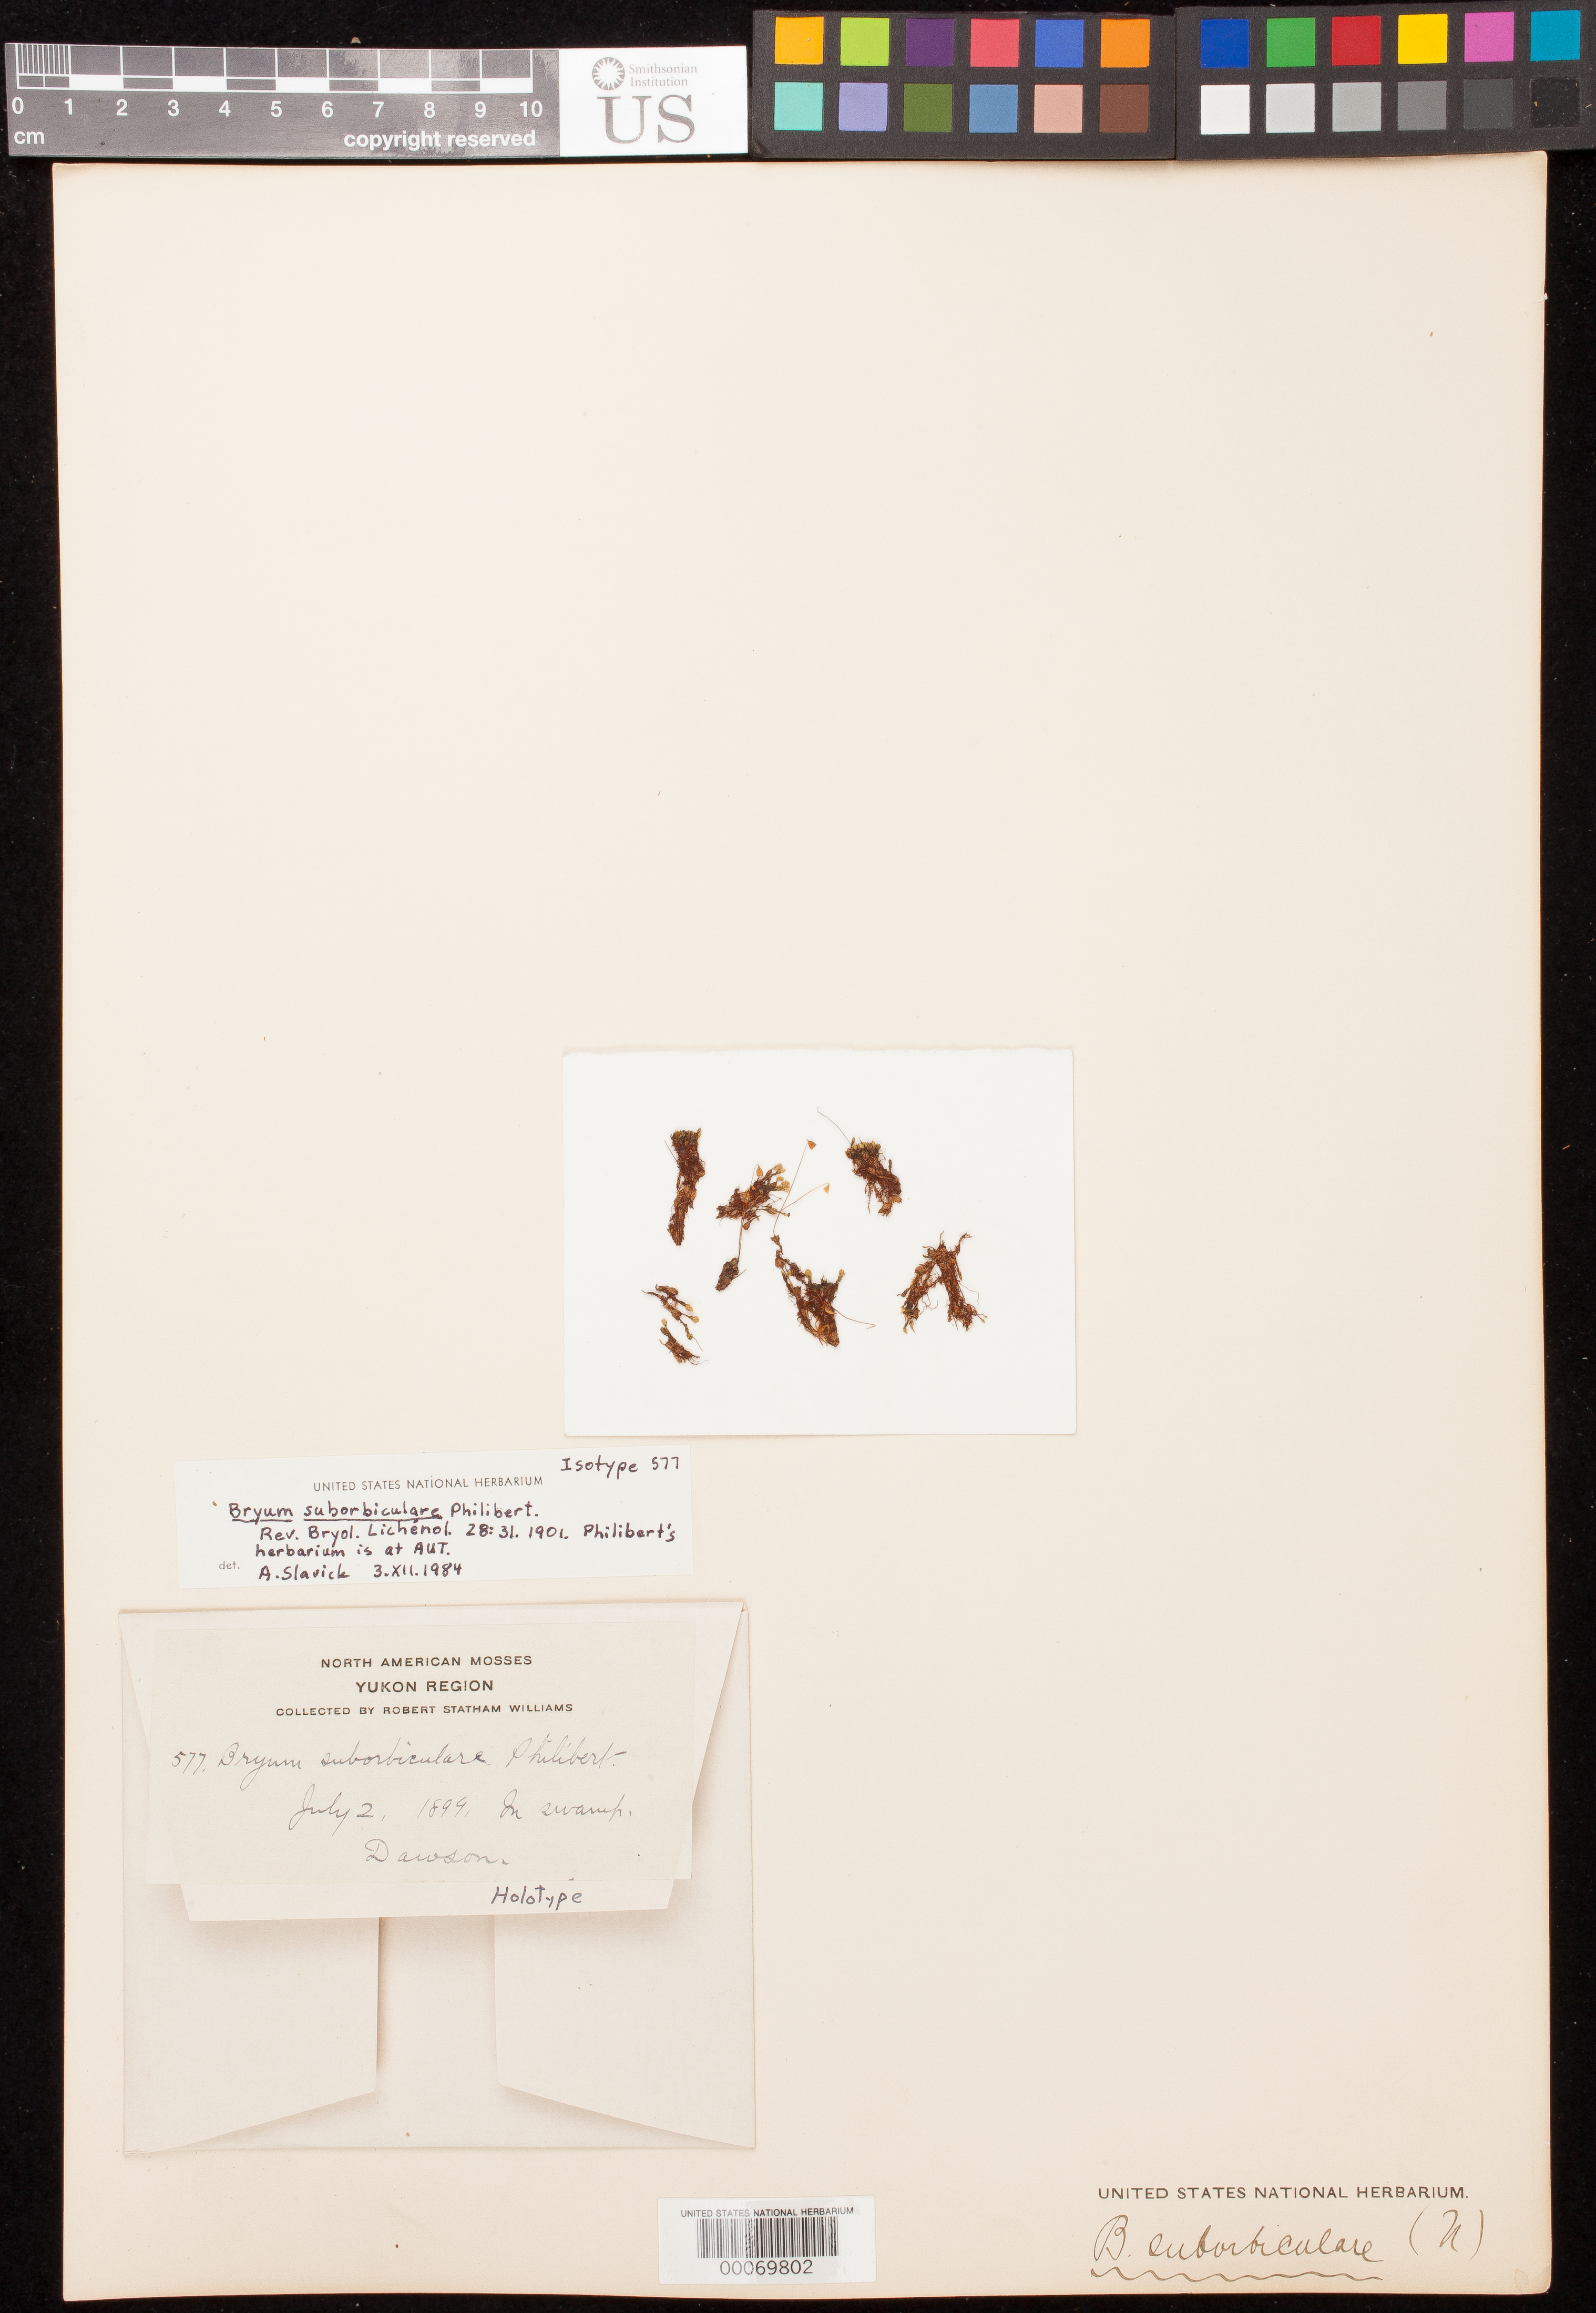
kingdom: Plantae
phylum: Bryophyta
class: Bryopsida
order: Bryales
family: Bryaceae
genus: Bryum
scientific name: Bryum suborbiculare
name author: H. Philib.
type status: Isotype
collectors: R. S. Williams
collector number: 577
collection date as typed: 02 Jul 1899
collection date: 1899-07-02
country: United States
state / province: Alaska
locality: Near Dawson.